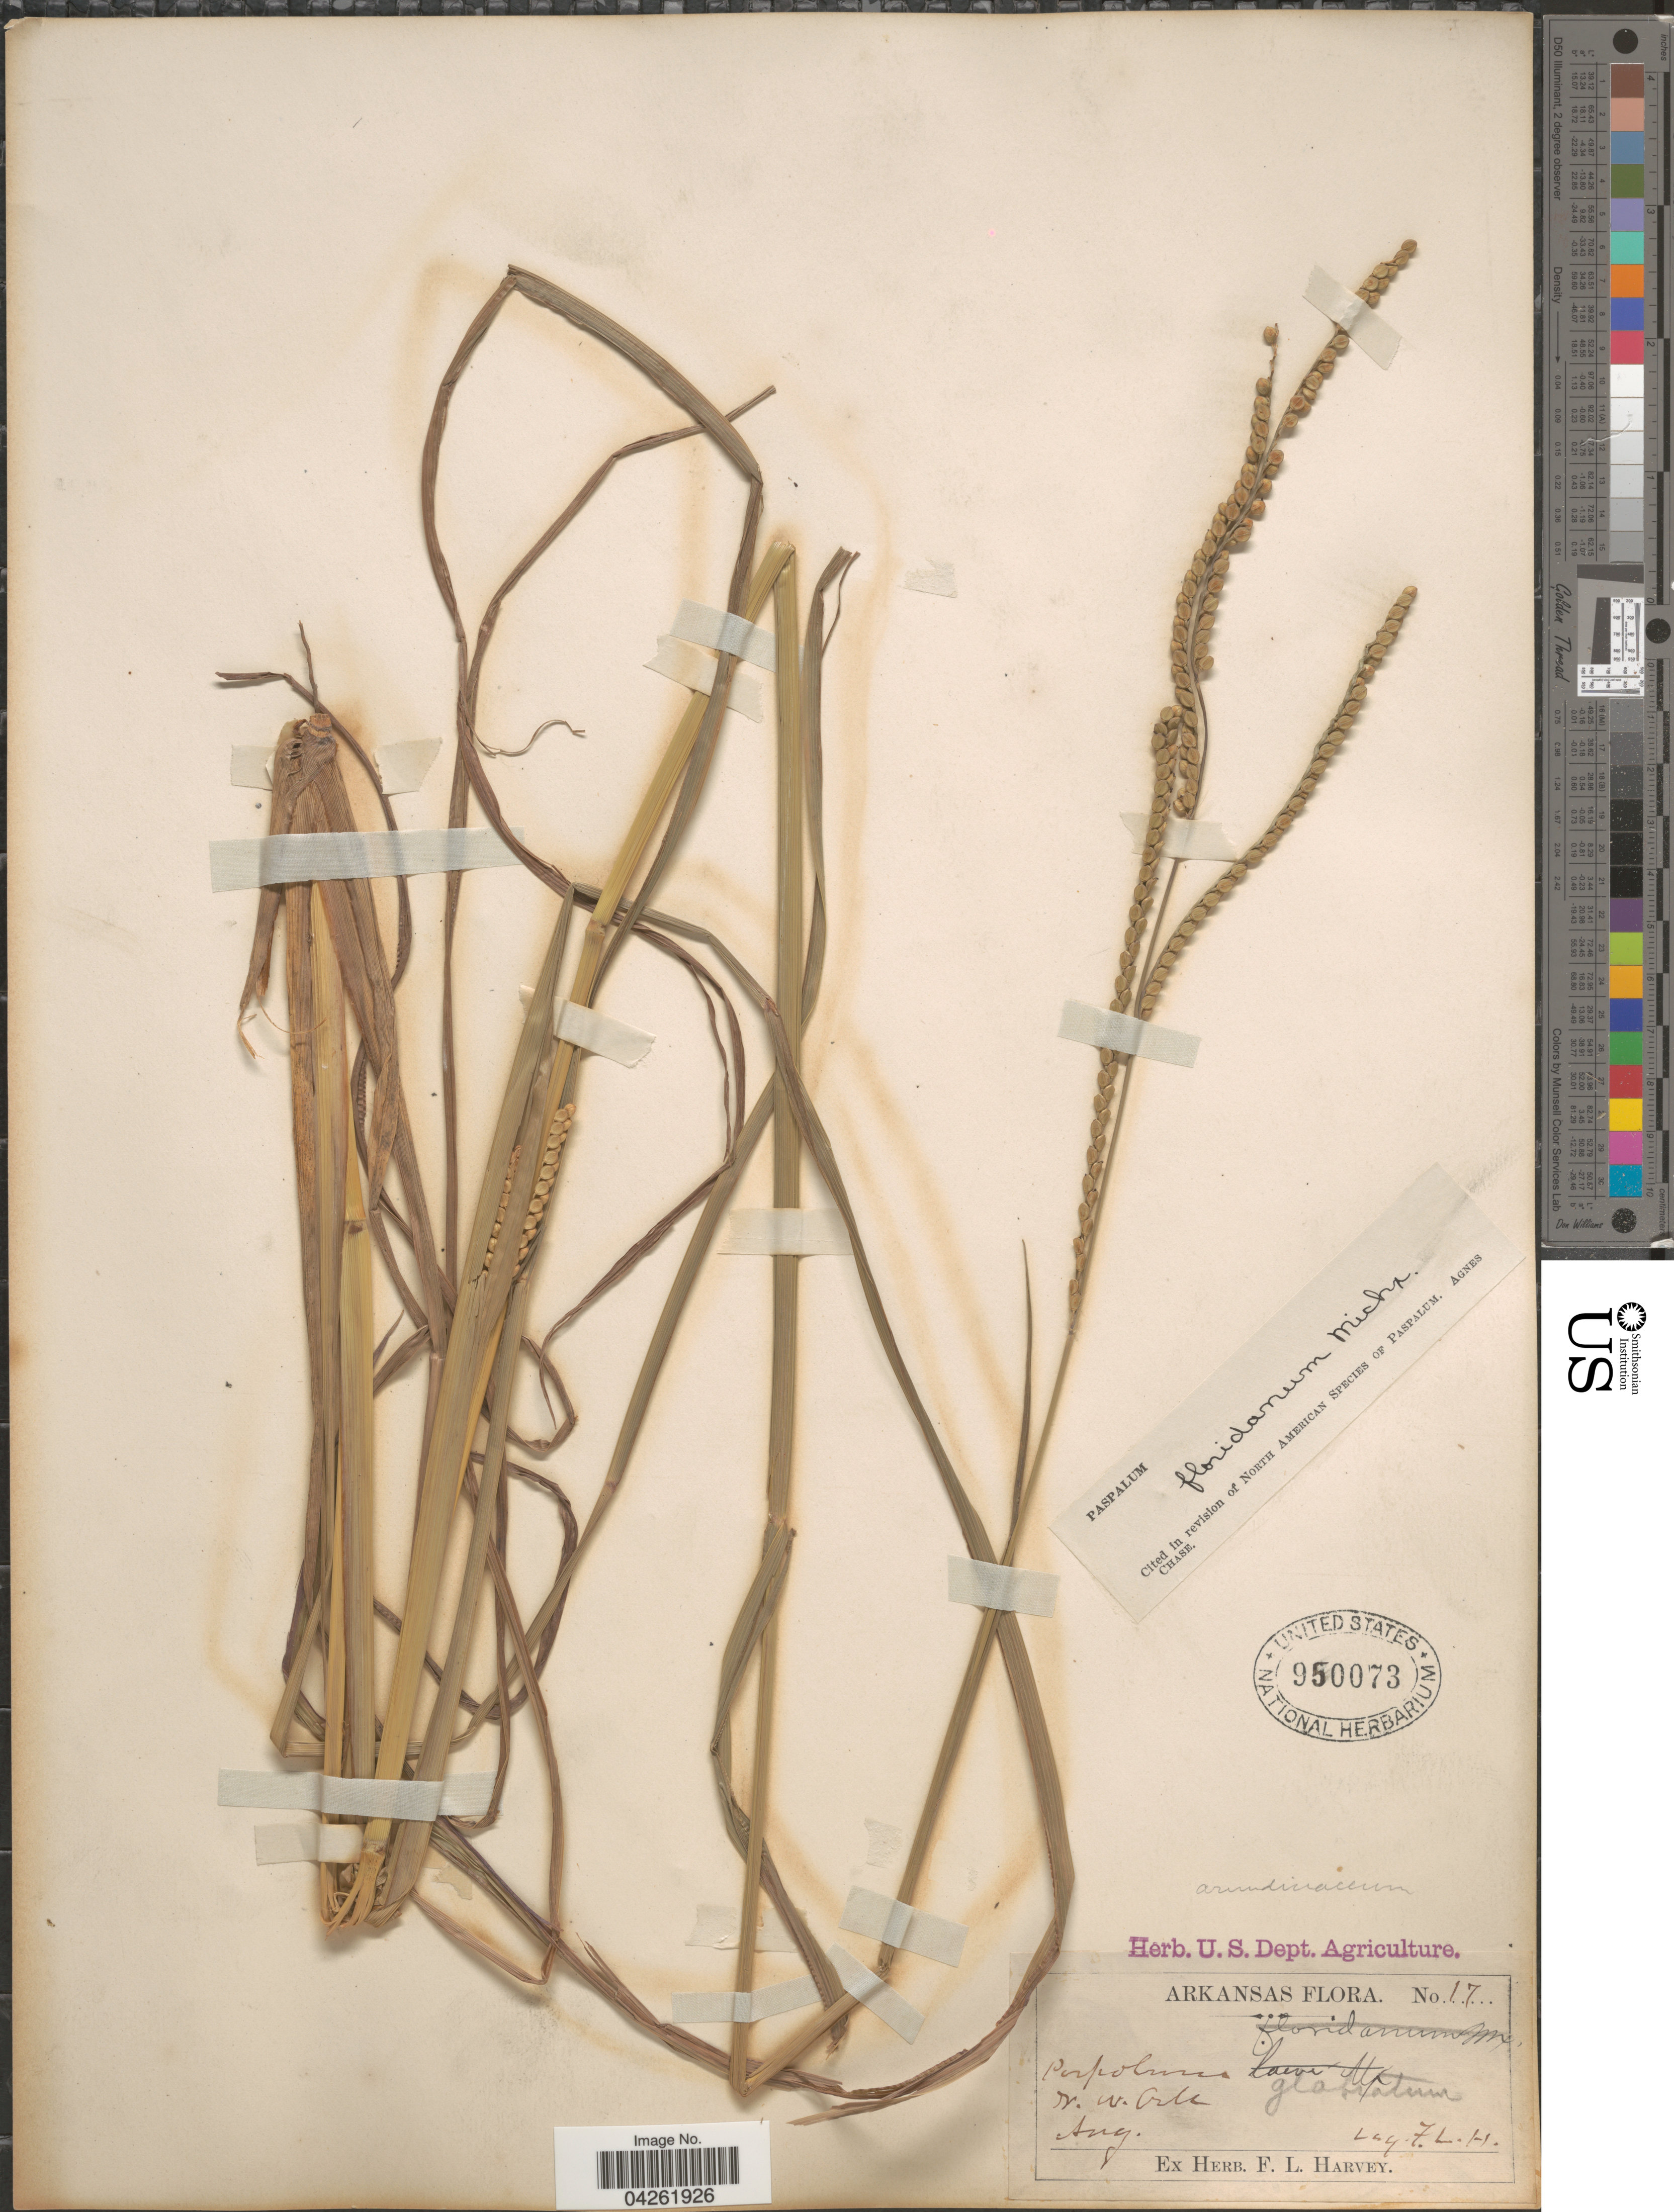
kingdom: Plantae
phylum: Tracheophyta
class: Liliopsida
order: Poales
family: Poaceae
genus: Paspalum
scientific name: Paspalum floridanum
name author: Michx.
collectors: F. L. Harvey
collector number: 17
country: United States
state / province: Arkansas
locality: N.W. Ark.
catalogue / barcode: US 950073